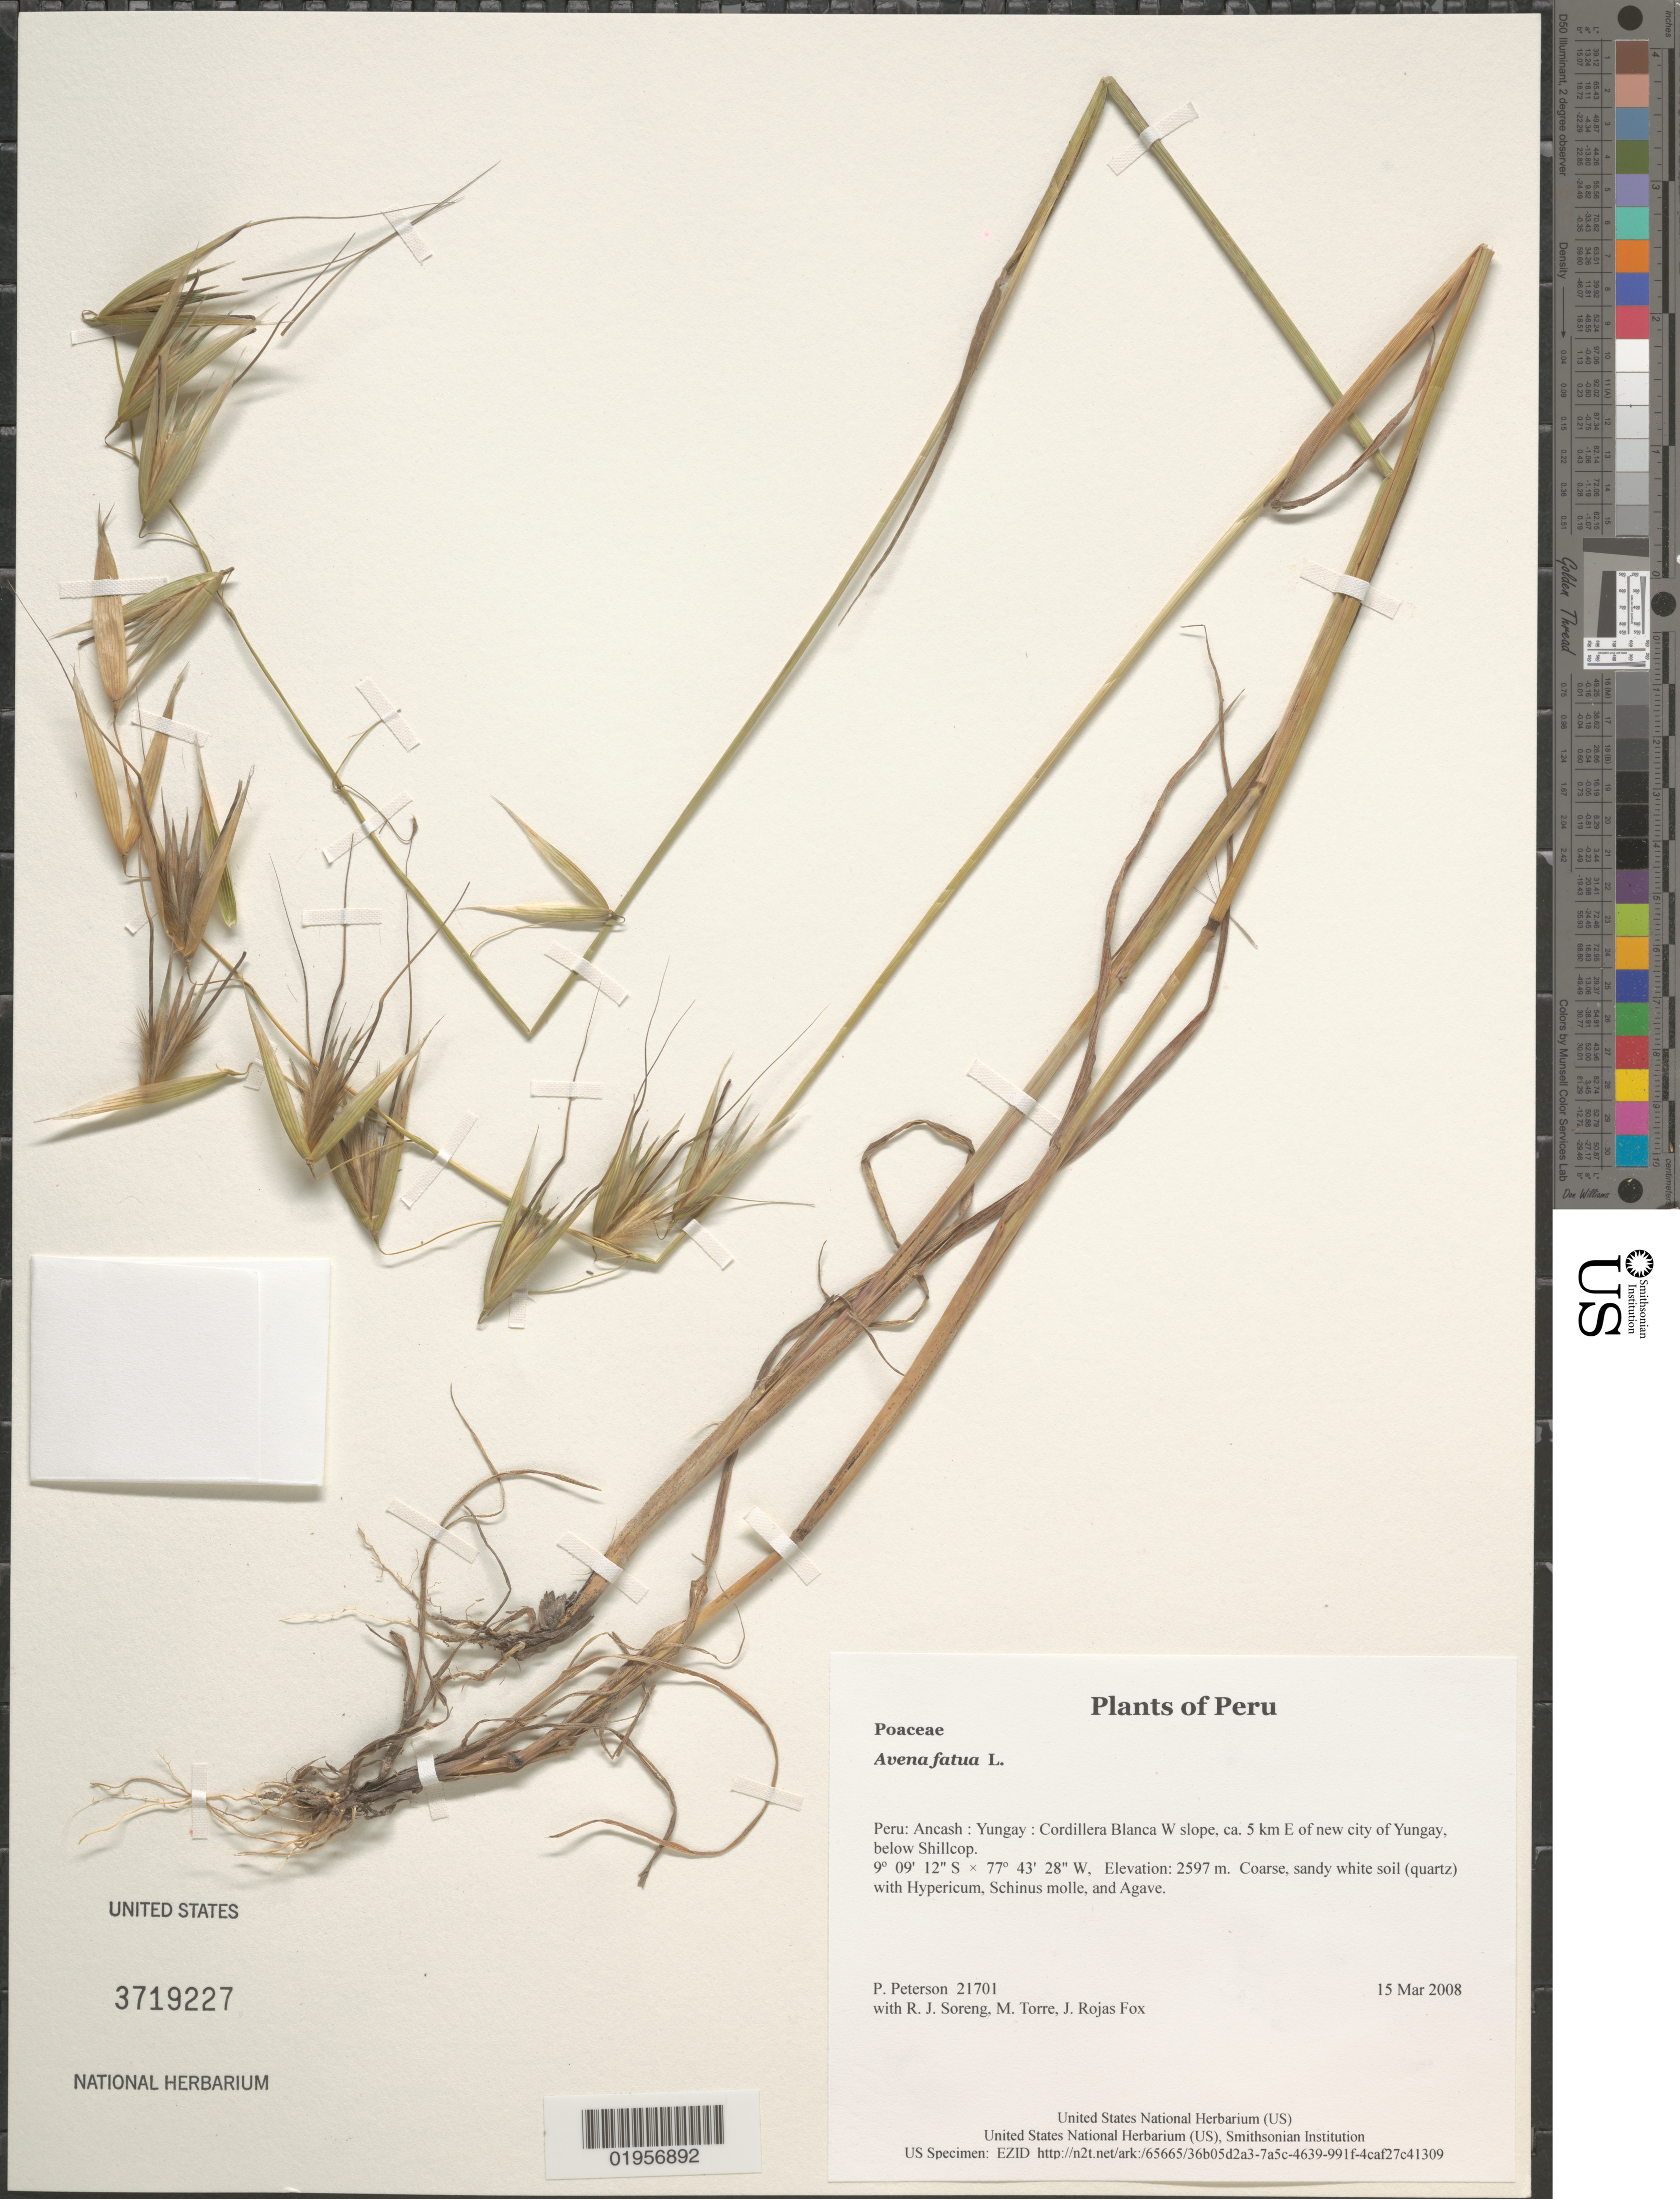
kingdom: Plantae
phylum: Tracheophyta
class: Liliopsida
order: Poales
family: Poaceae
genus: Avena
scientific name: Avena fatua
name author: L.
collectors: P. M. Peterson, R. J. Soreng, M. Torre & J. Rojas Fox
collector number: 21701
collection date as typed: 15 Mar 2008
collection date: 2008-03-15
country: Peru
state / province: Ancash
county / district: Yungay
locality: Cordillera Blanca W slope, ca. 5 km E of new city of Yungay, below Shillcop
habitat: Coarse, sandy white soil (quartz) with Hypericum, Schinus molle, and Agave.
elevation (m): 2597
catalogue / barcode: US 3719227